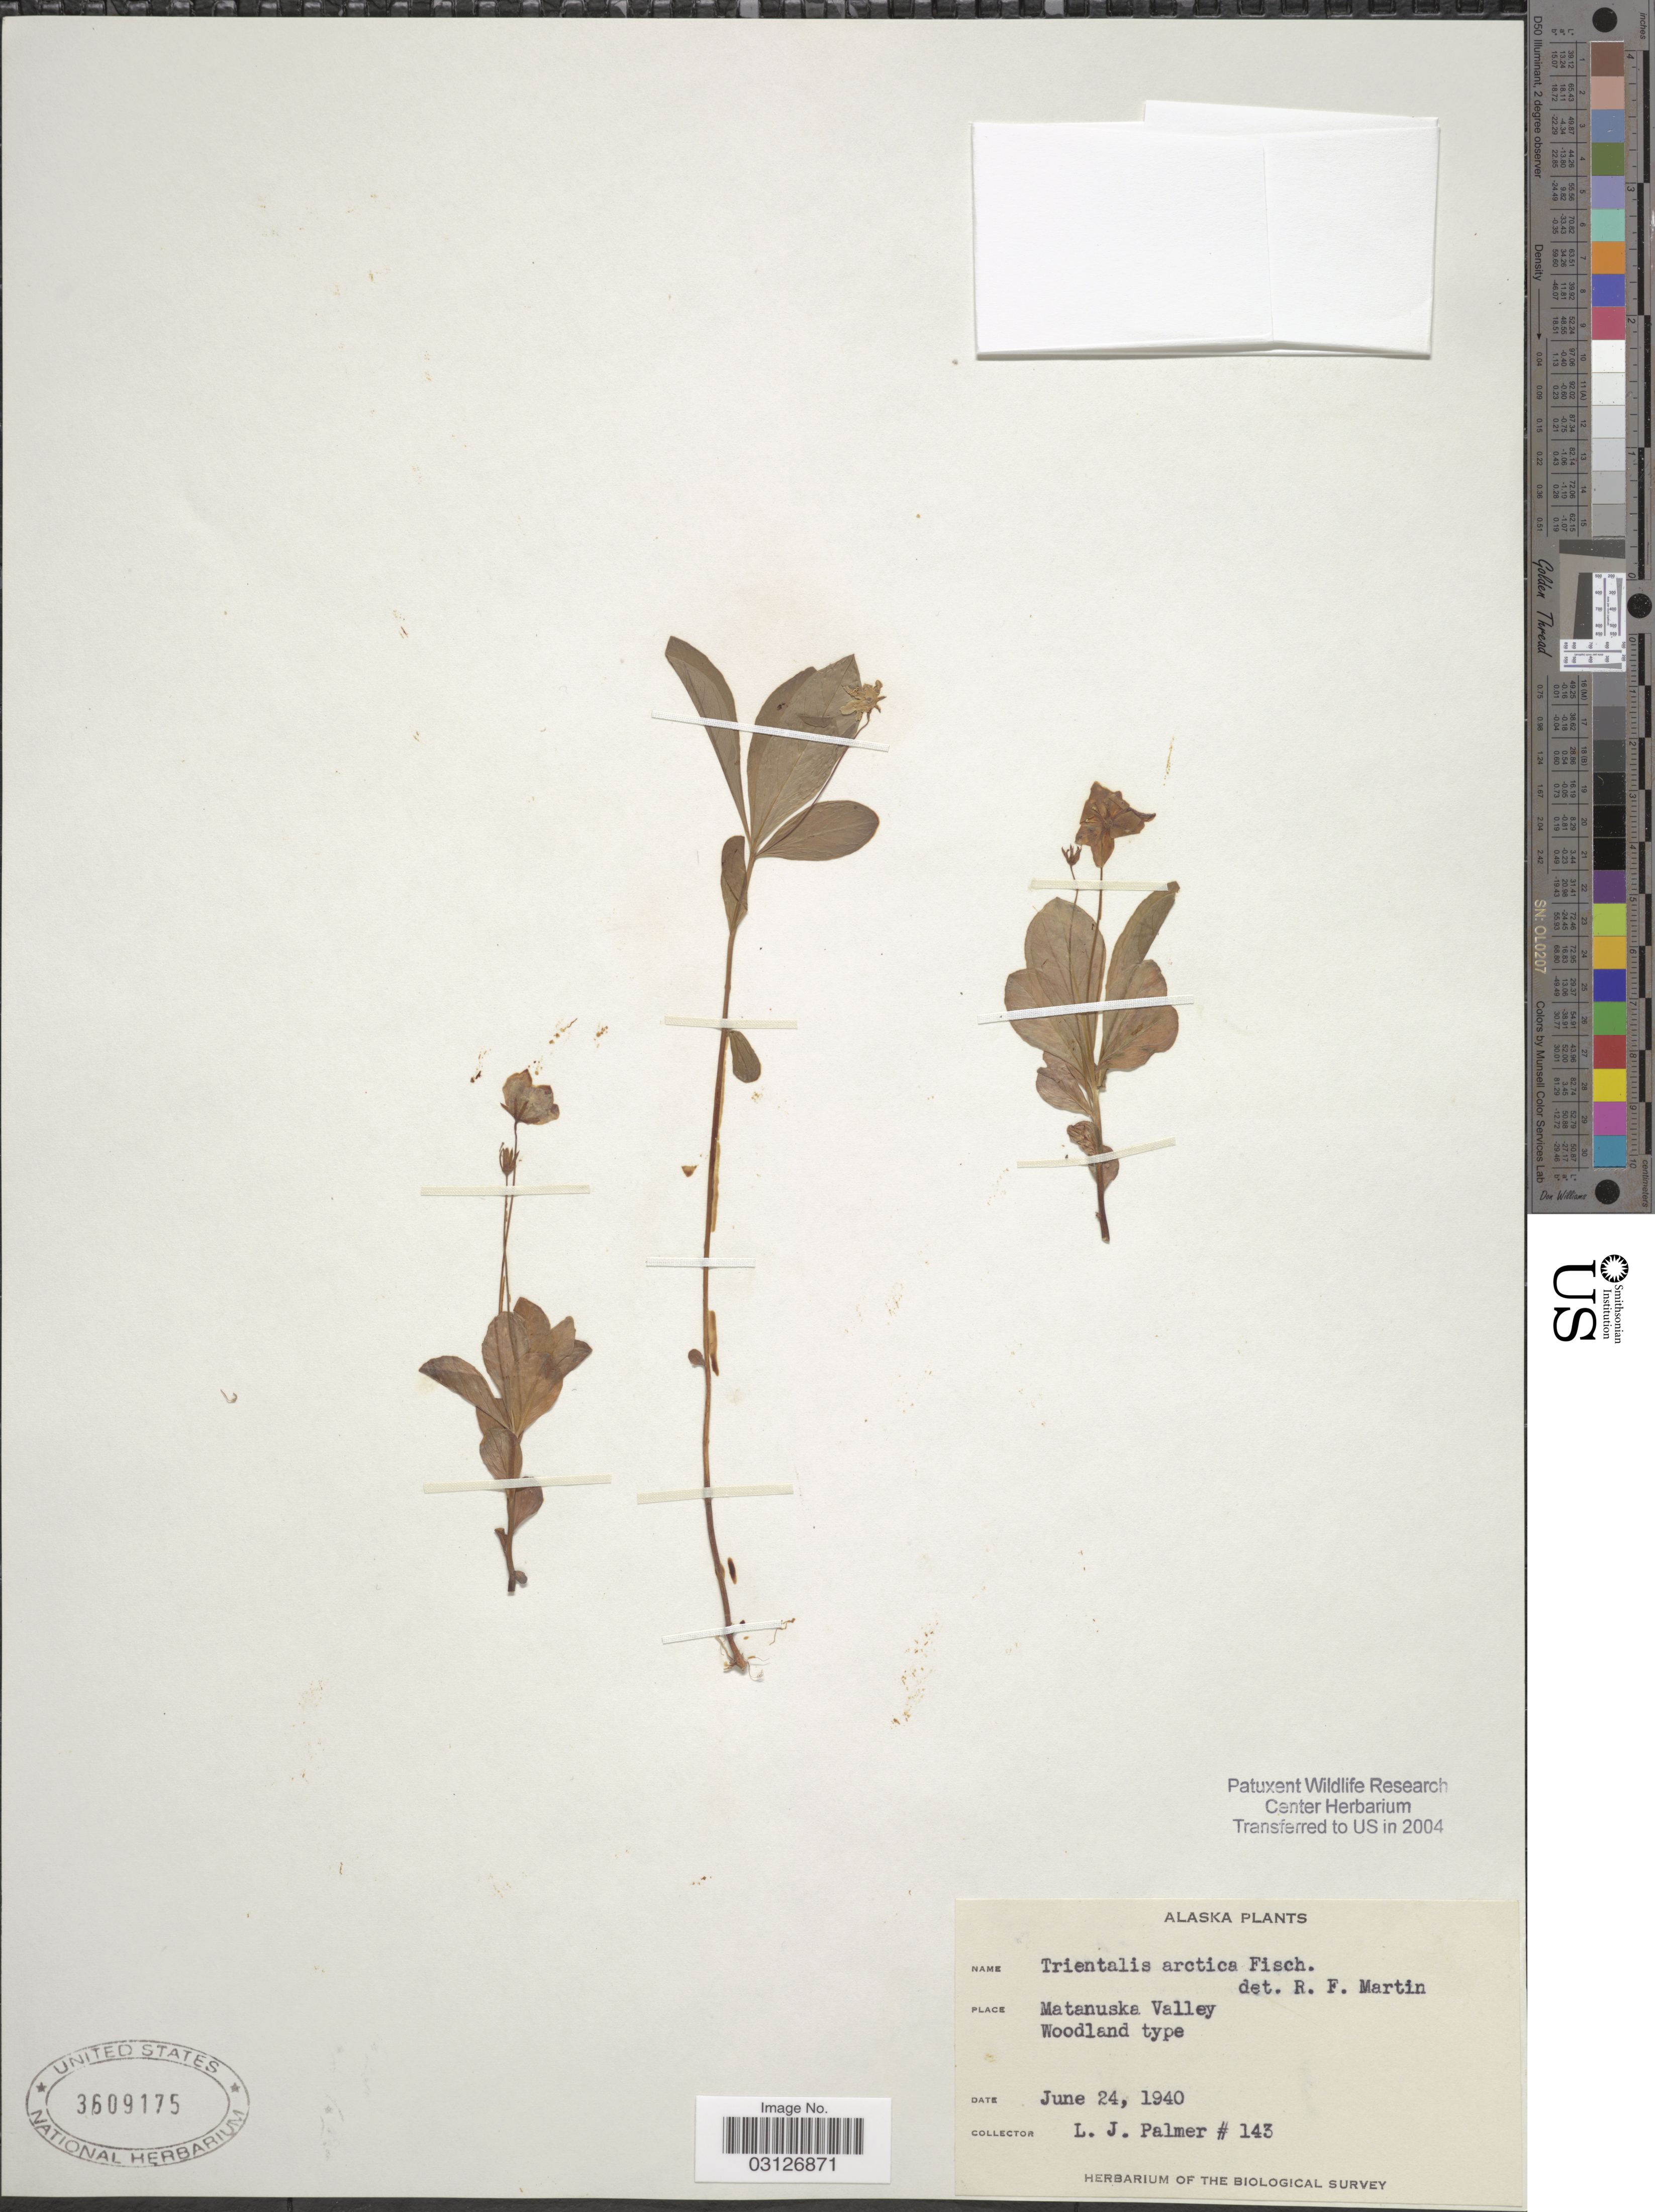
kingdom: Plantae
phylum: Tracheophyta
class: Magnoliopsida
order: Ericales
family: Primulaceae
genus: Trientalis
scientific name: Trientalis arctica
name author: Fisch. ex Hook.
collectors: L. J. Palmer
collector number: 143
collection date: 1940-06-24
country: United States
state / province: Alaska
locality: Matanuska Valley.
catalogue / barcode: US 3609175